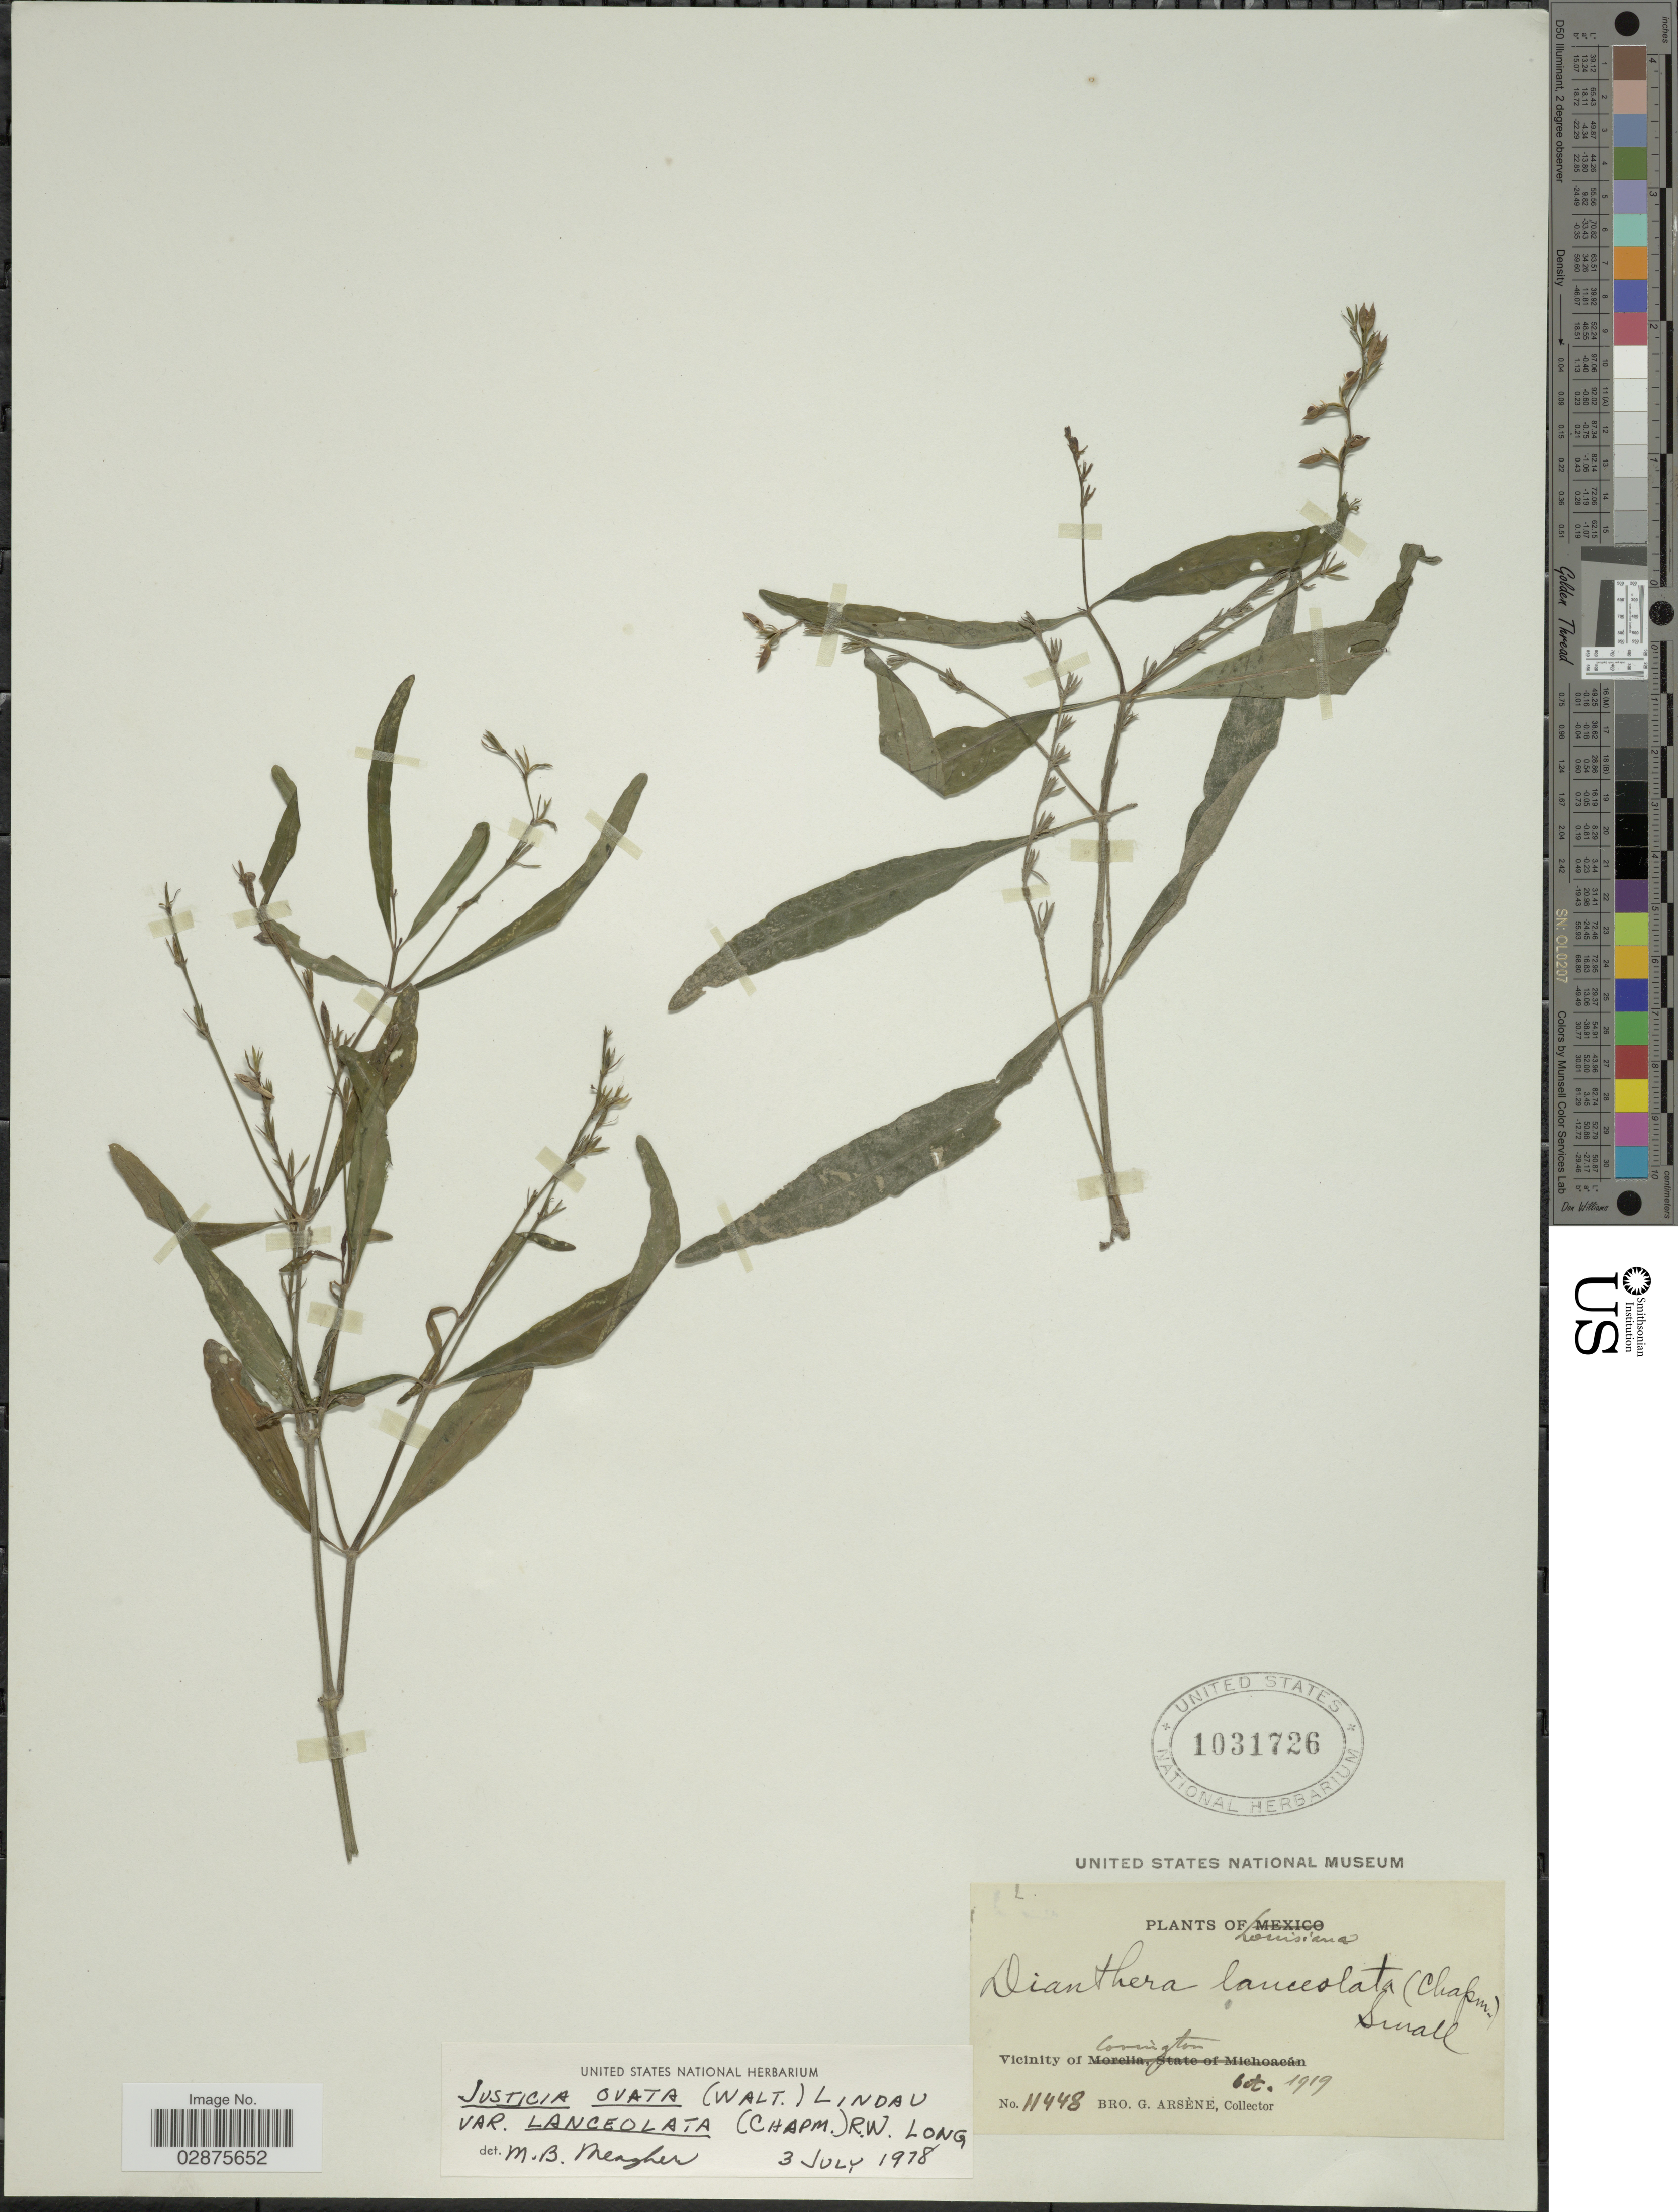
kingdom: Plantae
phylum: Tracheophyta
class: Magnoliopsida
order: Lamiales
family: Acanthaceae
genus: Justicia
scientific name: Justicia lanceolata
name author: (Chapm.) Small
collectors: Bro. G. Arsène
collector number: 11448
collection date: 1919-10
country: United States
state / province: Louisiana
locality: Vicinity of Covington.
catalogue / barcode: US 1031726